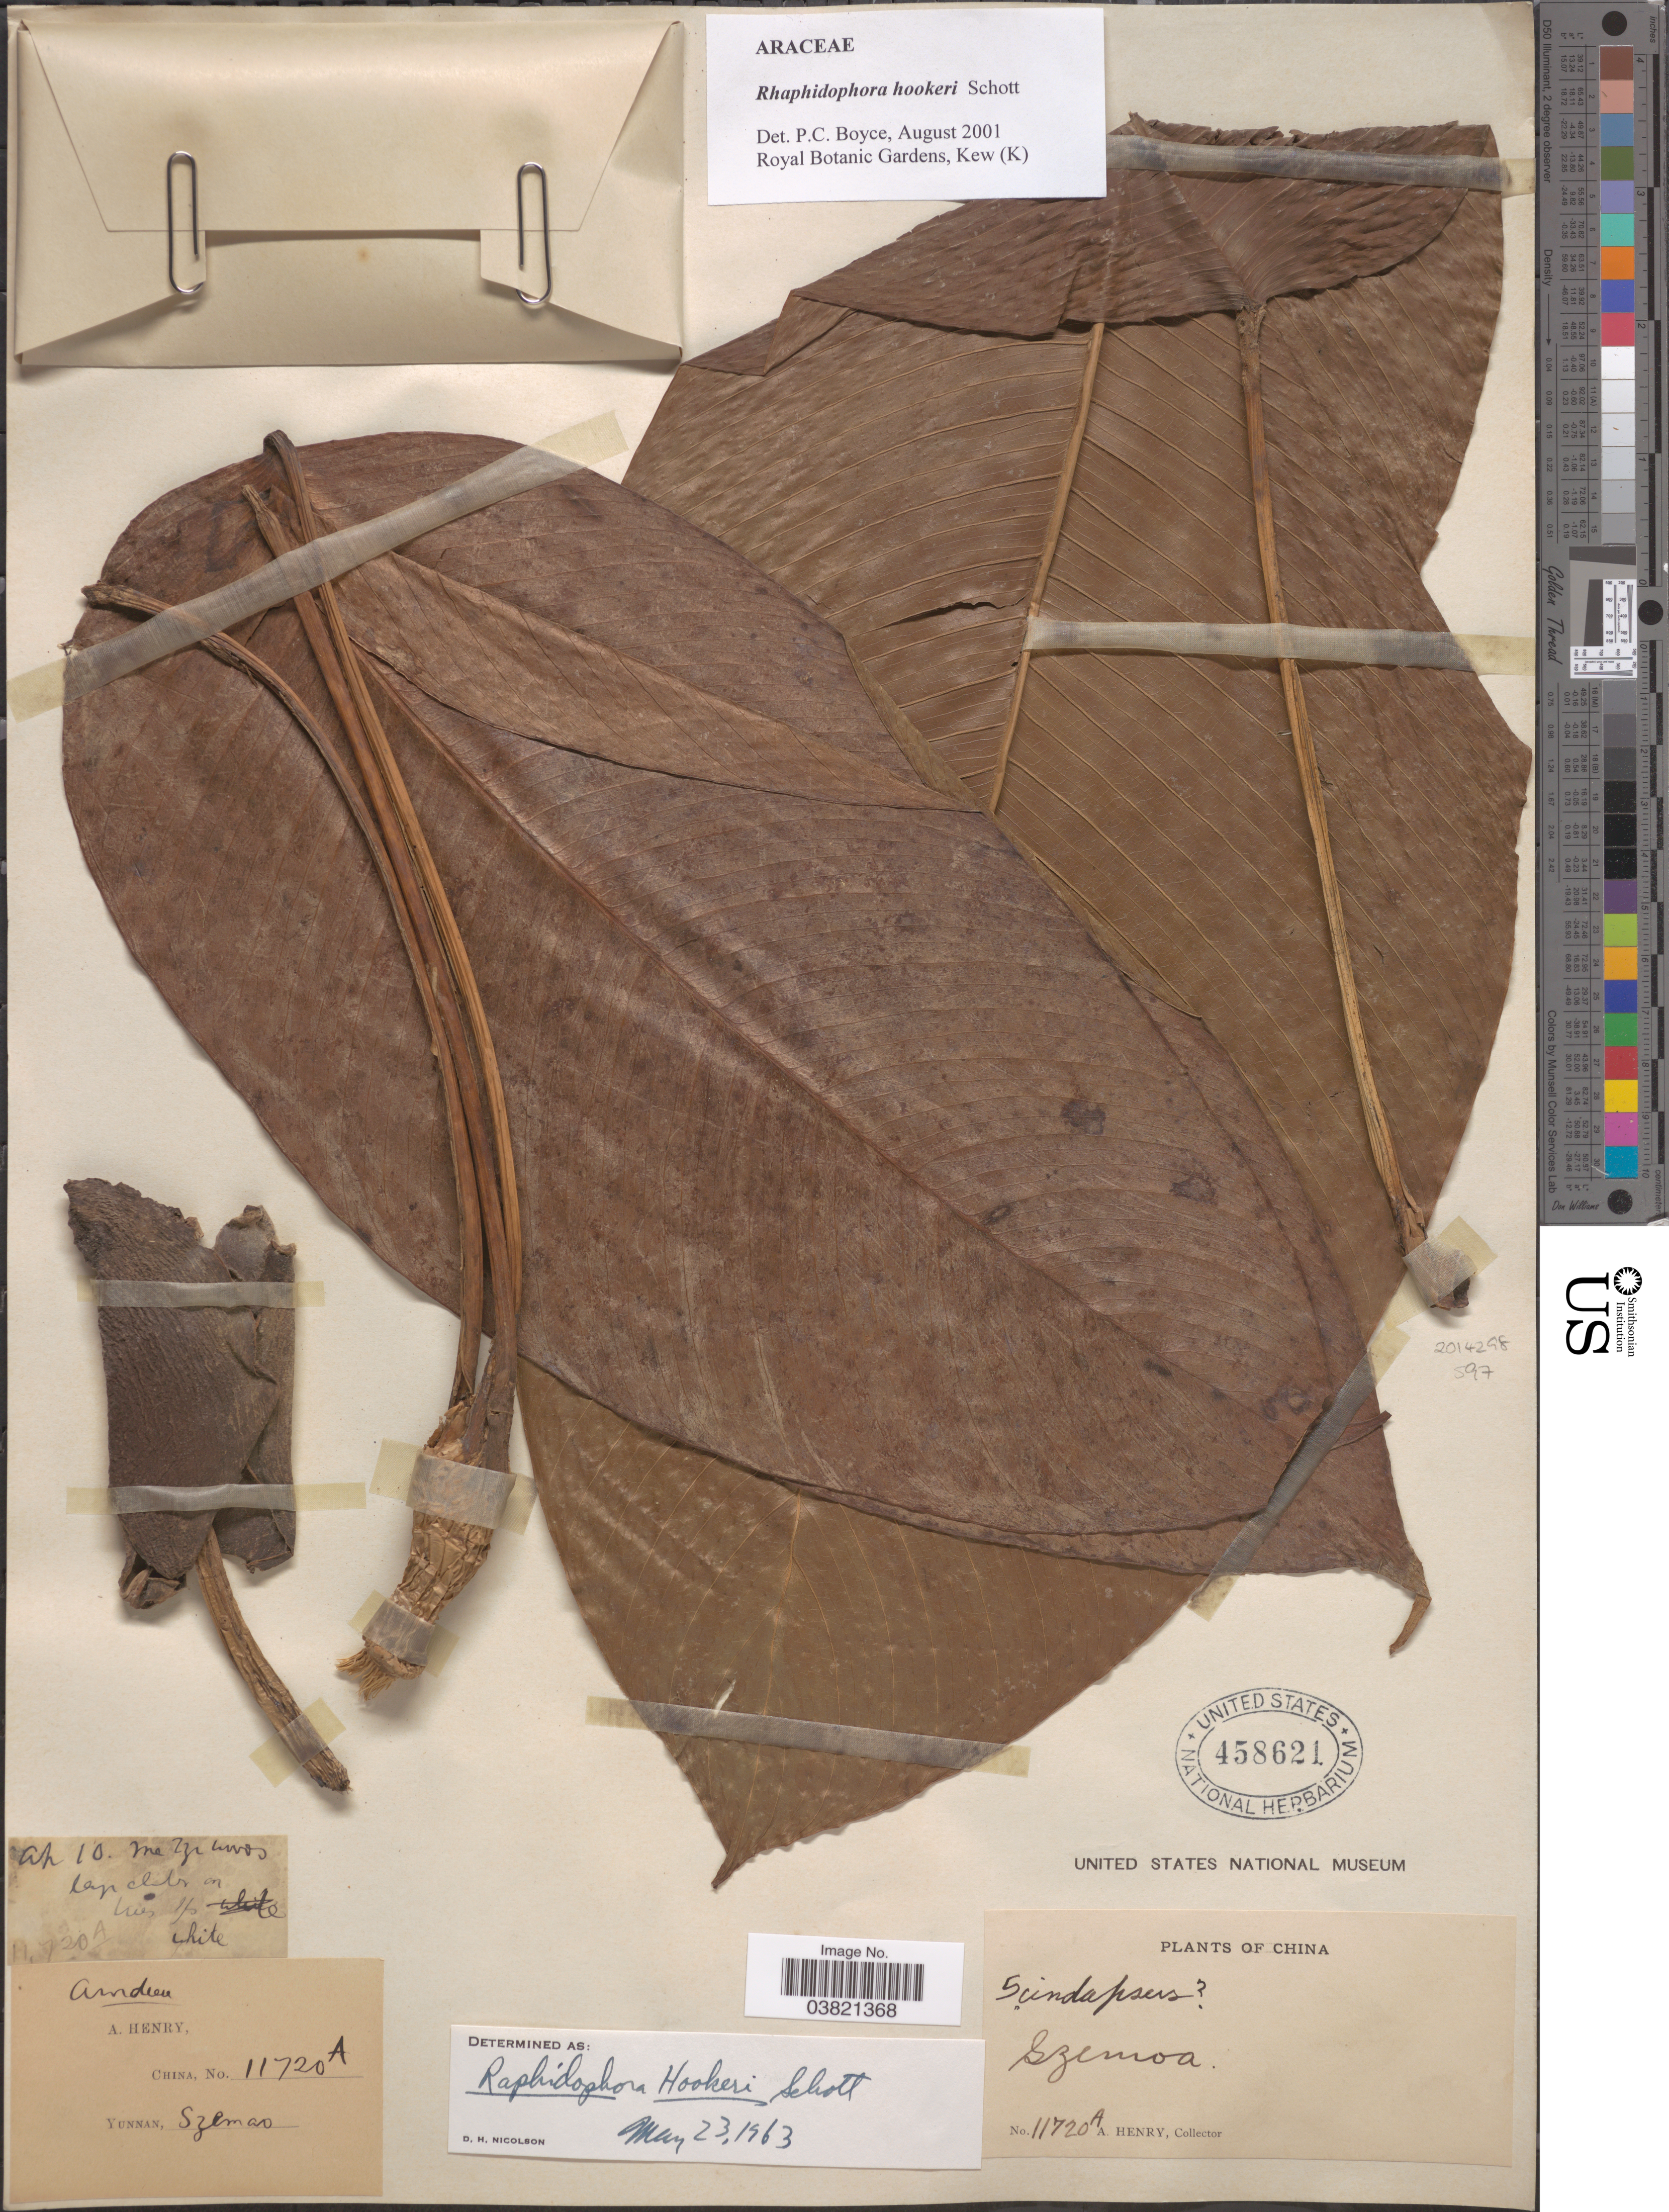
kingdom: Plantae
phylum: Tracheophyta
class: Liliopsida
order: Alismatales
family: Araceae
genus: Rhaphidophora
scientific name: Rhaphidophora hookeri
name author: Schott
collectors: A. Henry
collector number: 11720 A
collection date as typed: Transcribed d/m/y: /4/10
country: China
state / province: Yunnan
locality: Szemoa.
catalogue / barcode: US 458621